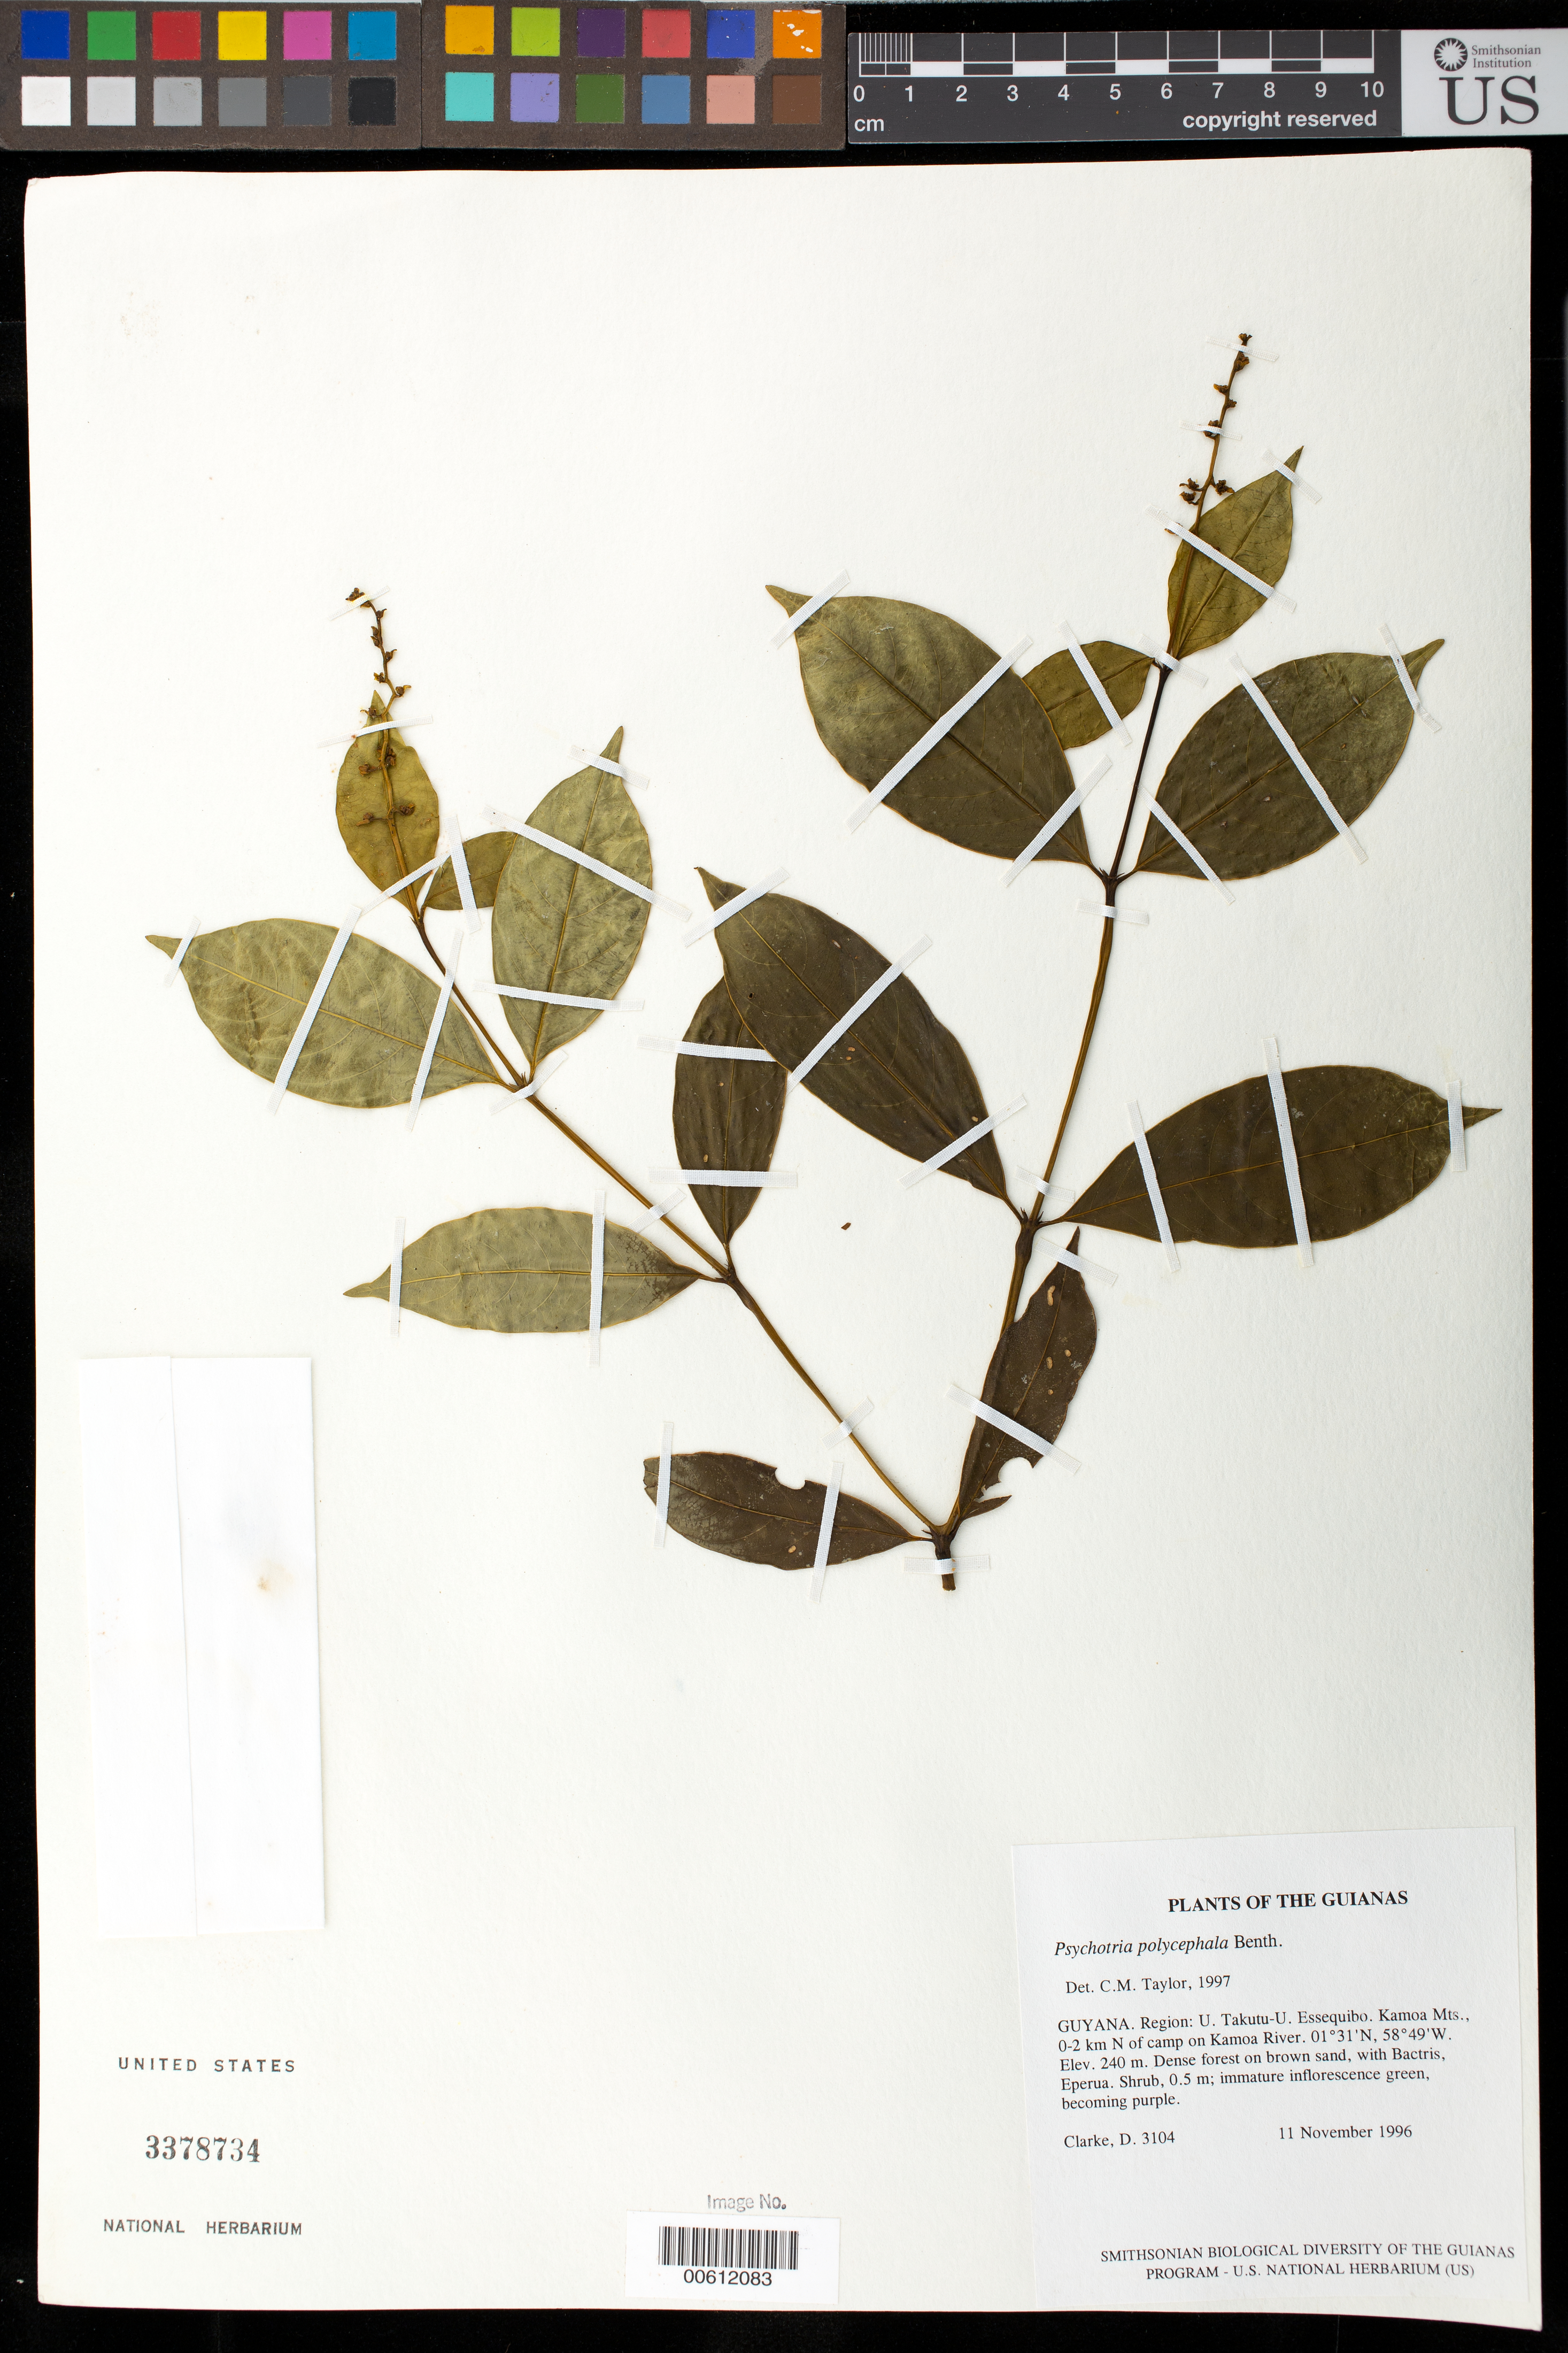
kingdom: Plantae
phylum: Tracheophyta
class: Magnoliopsida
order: Gentianales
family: Rubiaceae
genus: Palicourea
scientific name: Palicourea polycephala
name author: (Benth.) Delprete & J.H. Kirkbr.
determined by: Kirkbride, J. H., Jr.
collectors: H. D. Clarke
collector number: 3104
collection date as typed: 11 November 1996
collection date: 1996-11-11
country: Guyana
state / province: U. Takutu-U. Essequibo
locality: Kamoa Mts., 0-2 km N of camp on Kamoa River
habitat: Dense forest on brown sand, with Bactris, Eperua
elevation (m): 240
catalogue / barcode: US 3378734